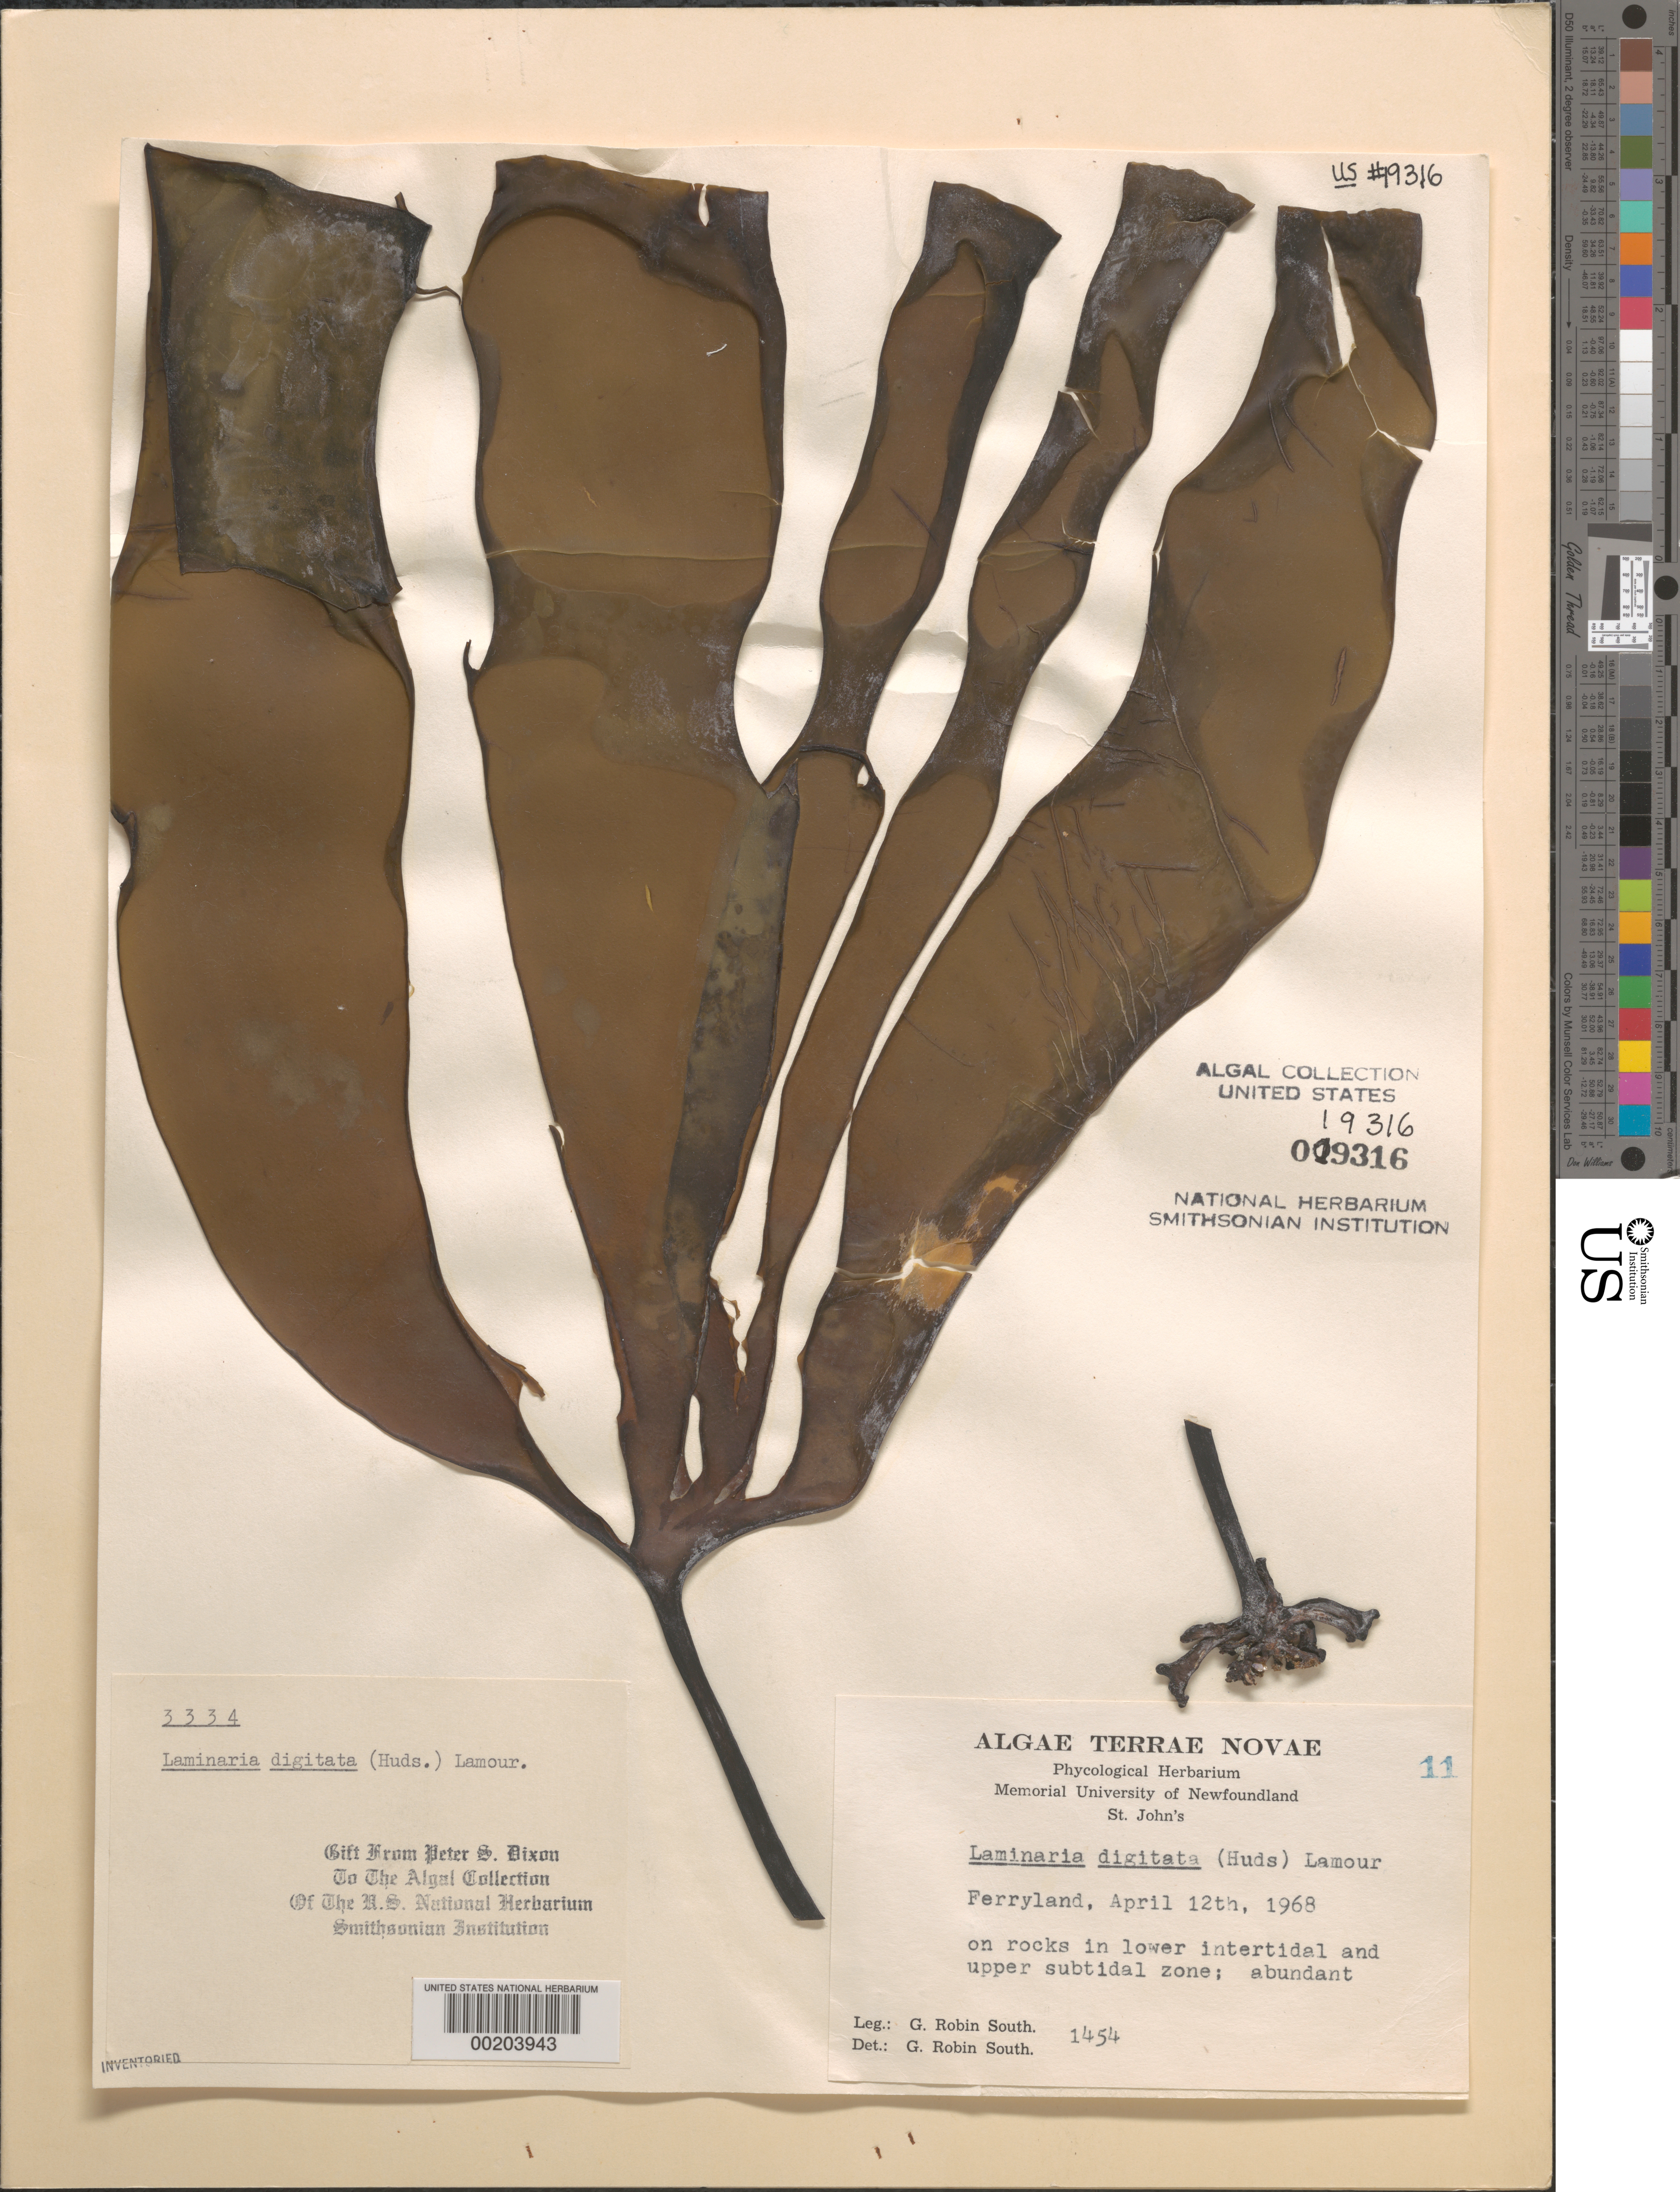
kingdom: Chromista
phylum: Ochrophyta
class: Phaeophyceae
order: Laminariales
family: Laminariaceae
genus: Laminaria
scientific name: Laminaria digitata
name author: (Hudson) J.V.Lamouroux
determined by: South, G. R.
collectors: G. R. South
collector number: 1454 & PSD 3334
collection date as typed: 12 Apr 1968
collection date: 1968-04-12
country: Canada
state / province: Newfoundland and Labrador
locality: Ferryland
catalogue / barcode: US 19316